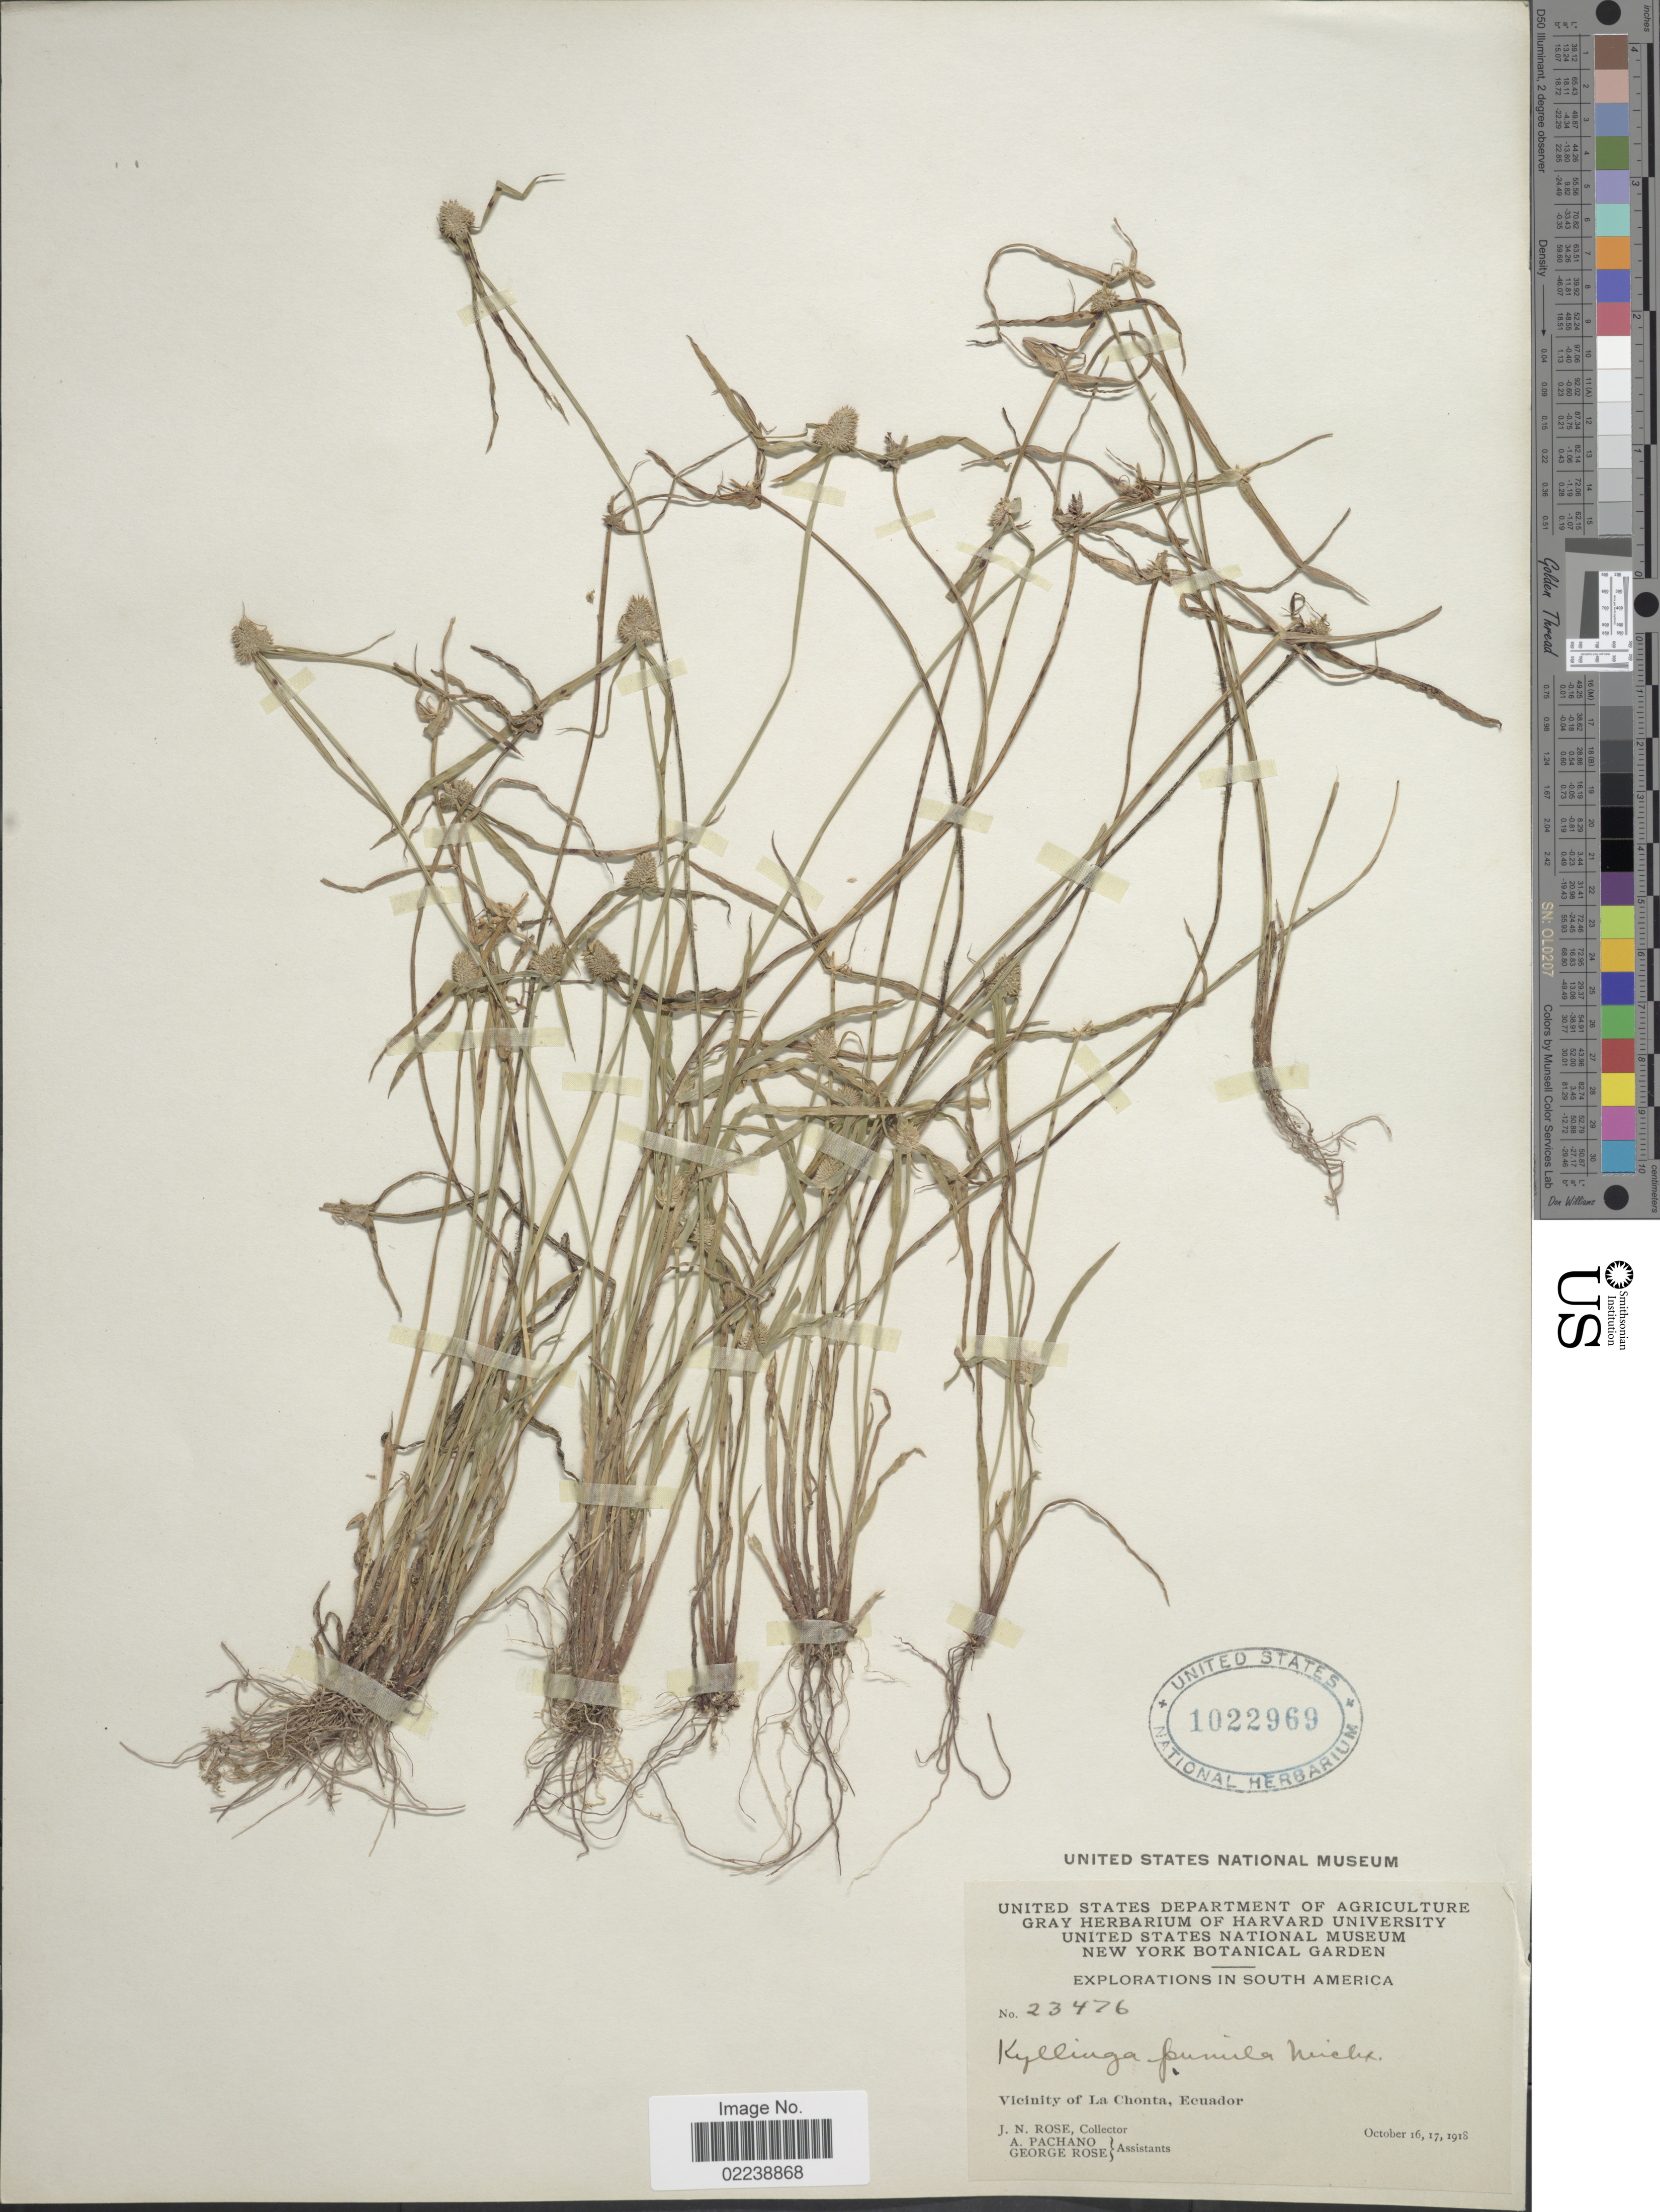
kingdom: Plantae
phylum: Tracheophyta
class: Liliopsida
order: Poales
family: Cyperaceae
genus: Cyperus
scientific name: Cyperus hortensis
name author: (Salzm. ex Steud.) Dorr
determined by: Strong, Mark T., (BOT), Smithsonian Institution - National Museum of Natural History (UNITED STATES)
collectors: J. N. Rose, A. Pachano & G. Rose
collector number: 23476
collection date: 1918-10-16/1918-10-17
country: Ecuador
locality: Vicinity of La Chonta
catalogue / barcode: US 1022969